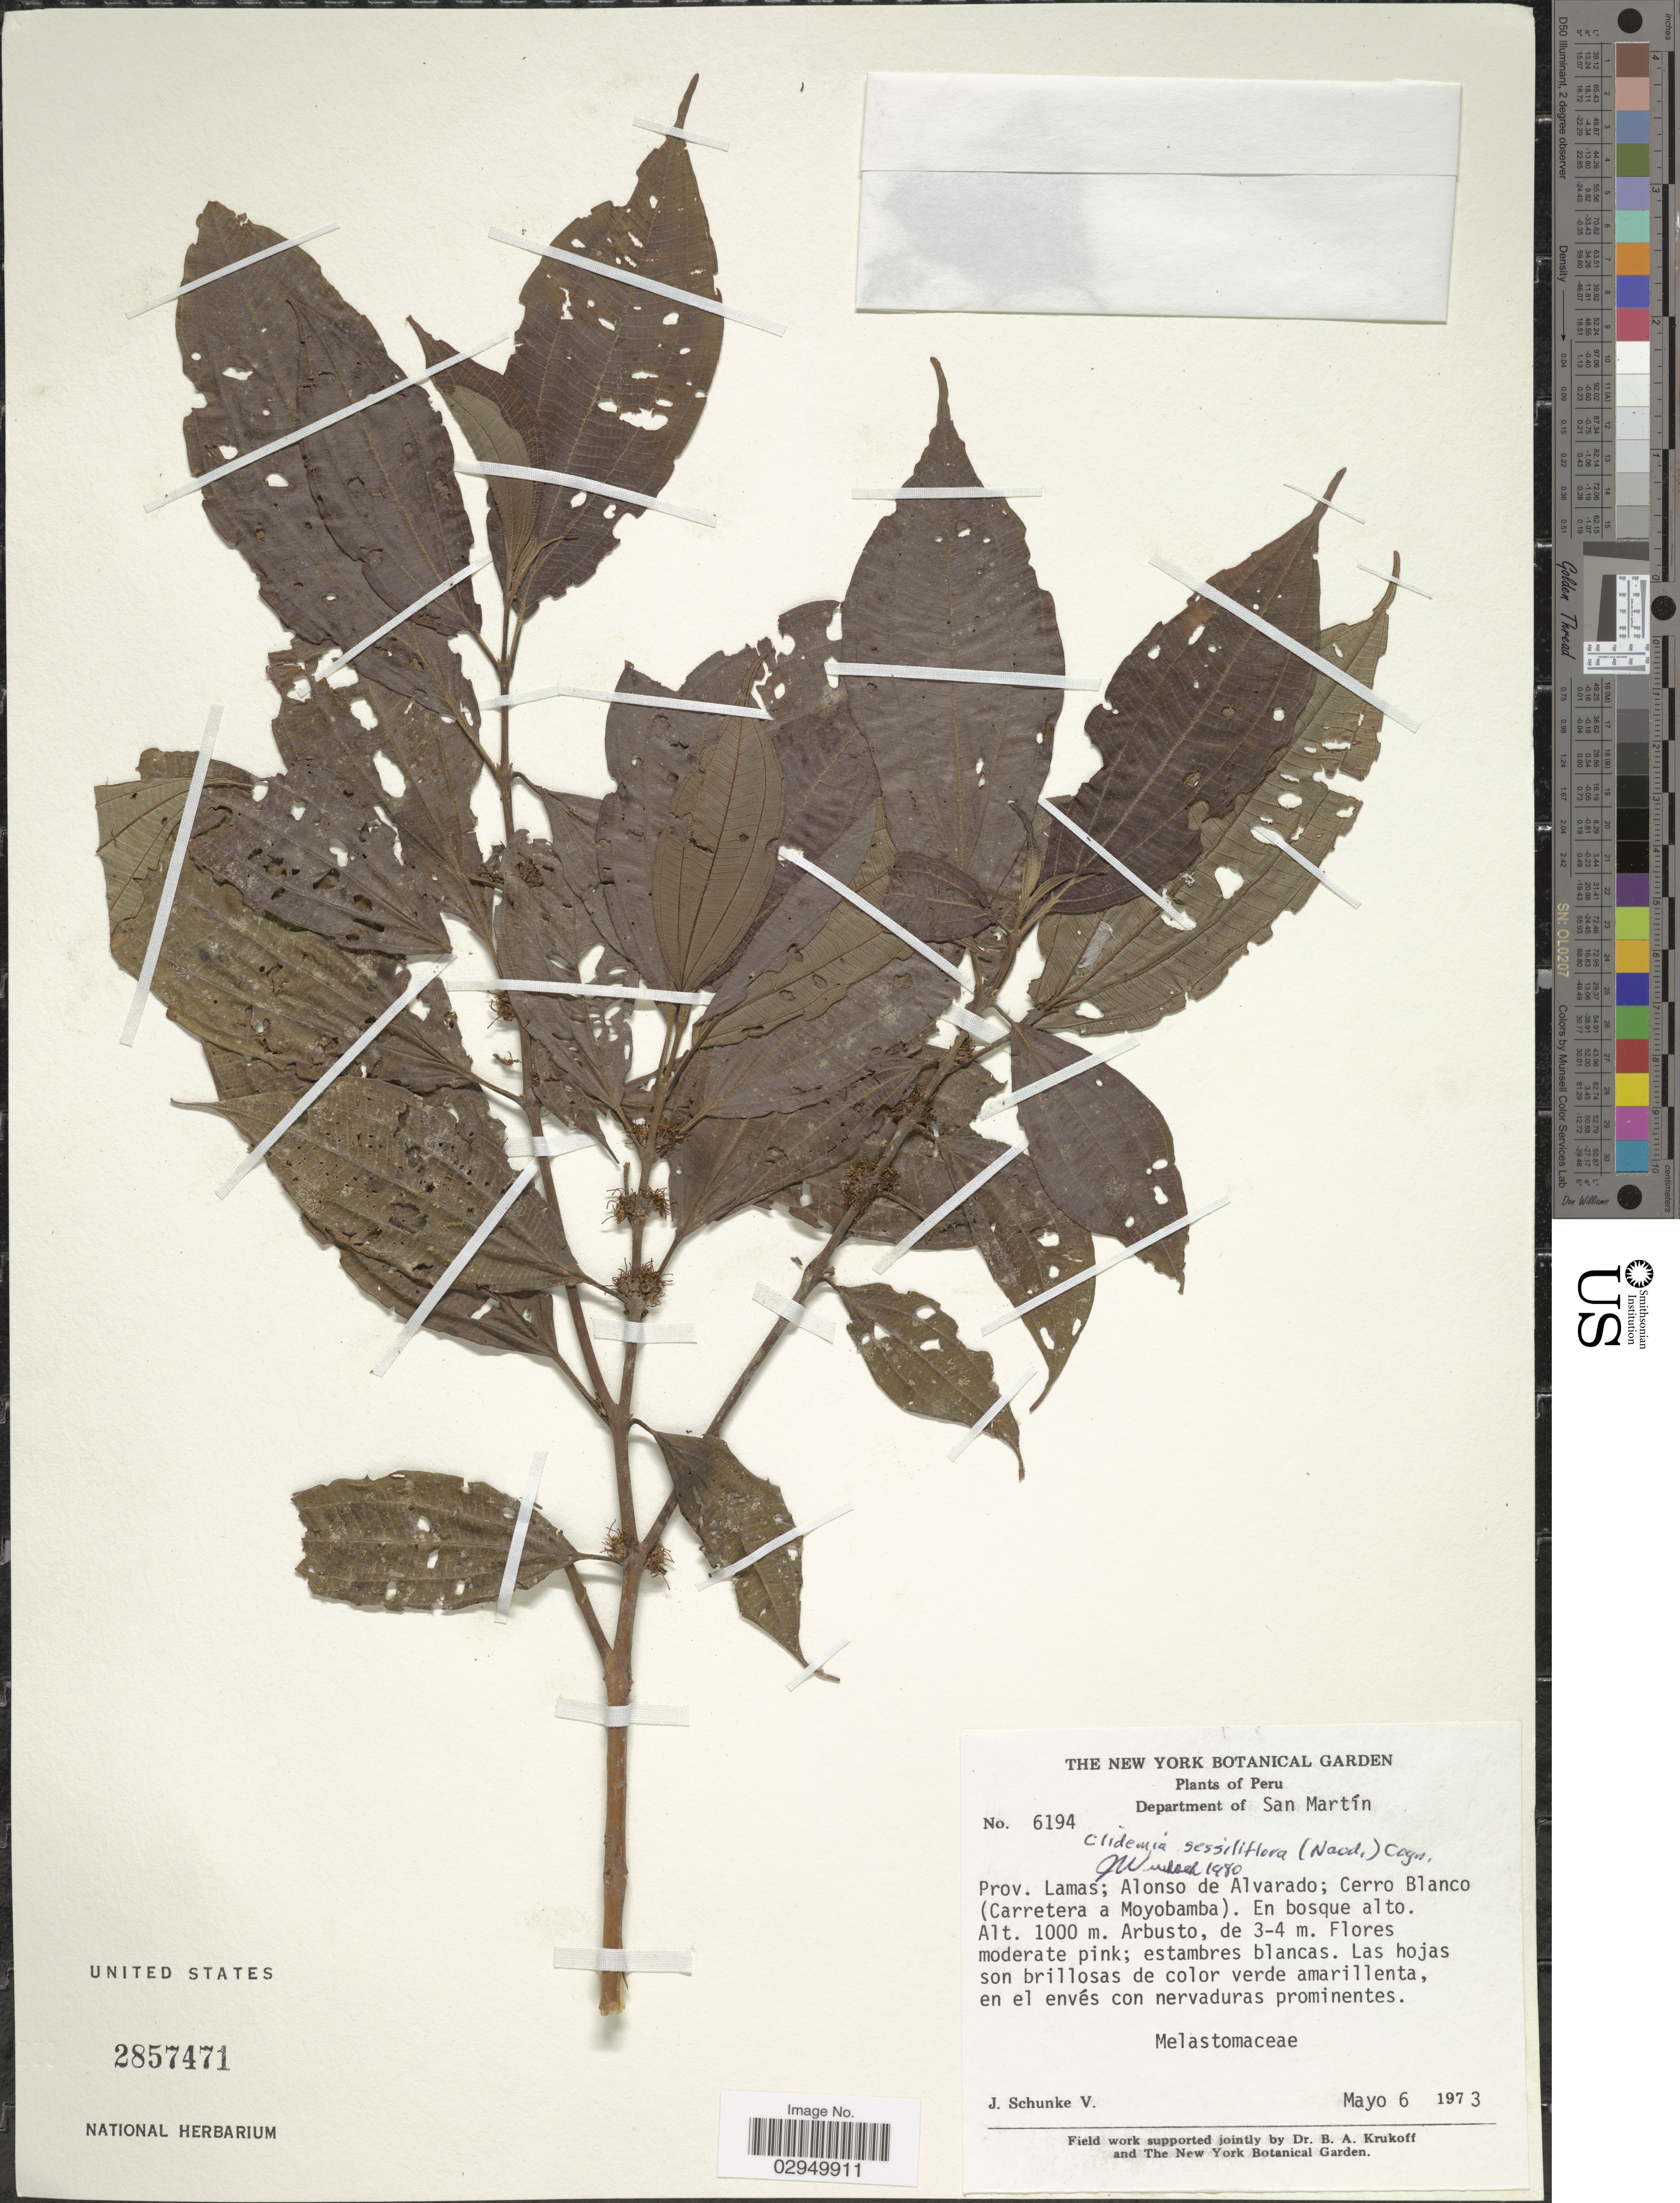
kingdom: Plantae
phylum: Tracheophyta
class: Magnoliopsida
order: Myrtales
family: Melastomataceae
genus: Clidemia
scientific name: Clidemia sessiliflora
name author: (Naudin) Cogn.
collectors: J. Schunke Vigo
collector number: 6194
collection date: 1973-05-06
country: Peru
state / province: San Martín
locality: Department of San Martin. Prov. Lamas; Alonso del Alvarado; Cerro Blanco (Carretera a Moyobamba).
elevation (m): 1000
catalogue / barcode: US 2857471